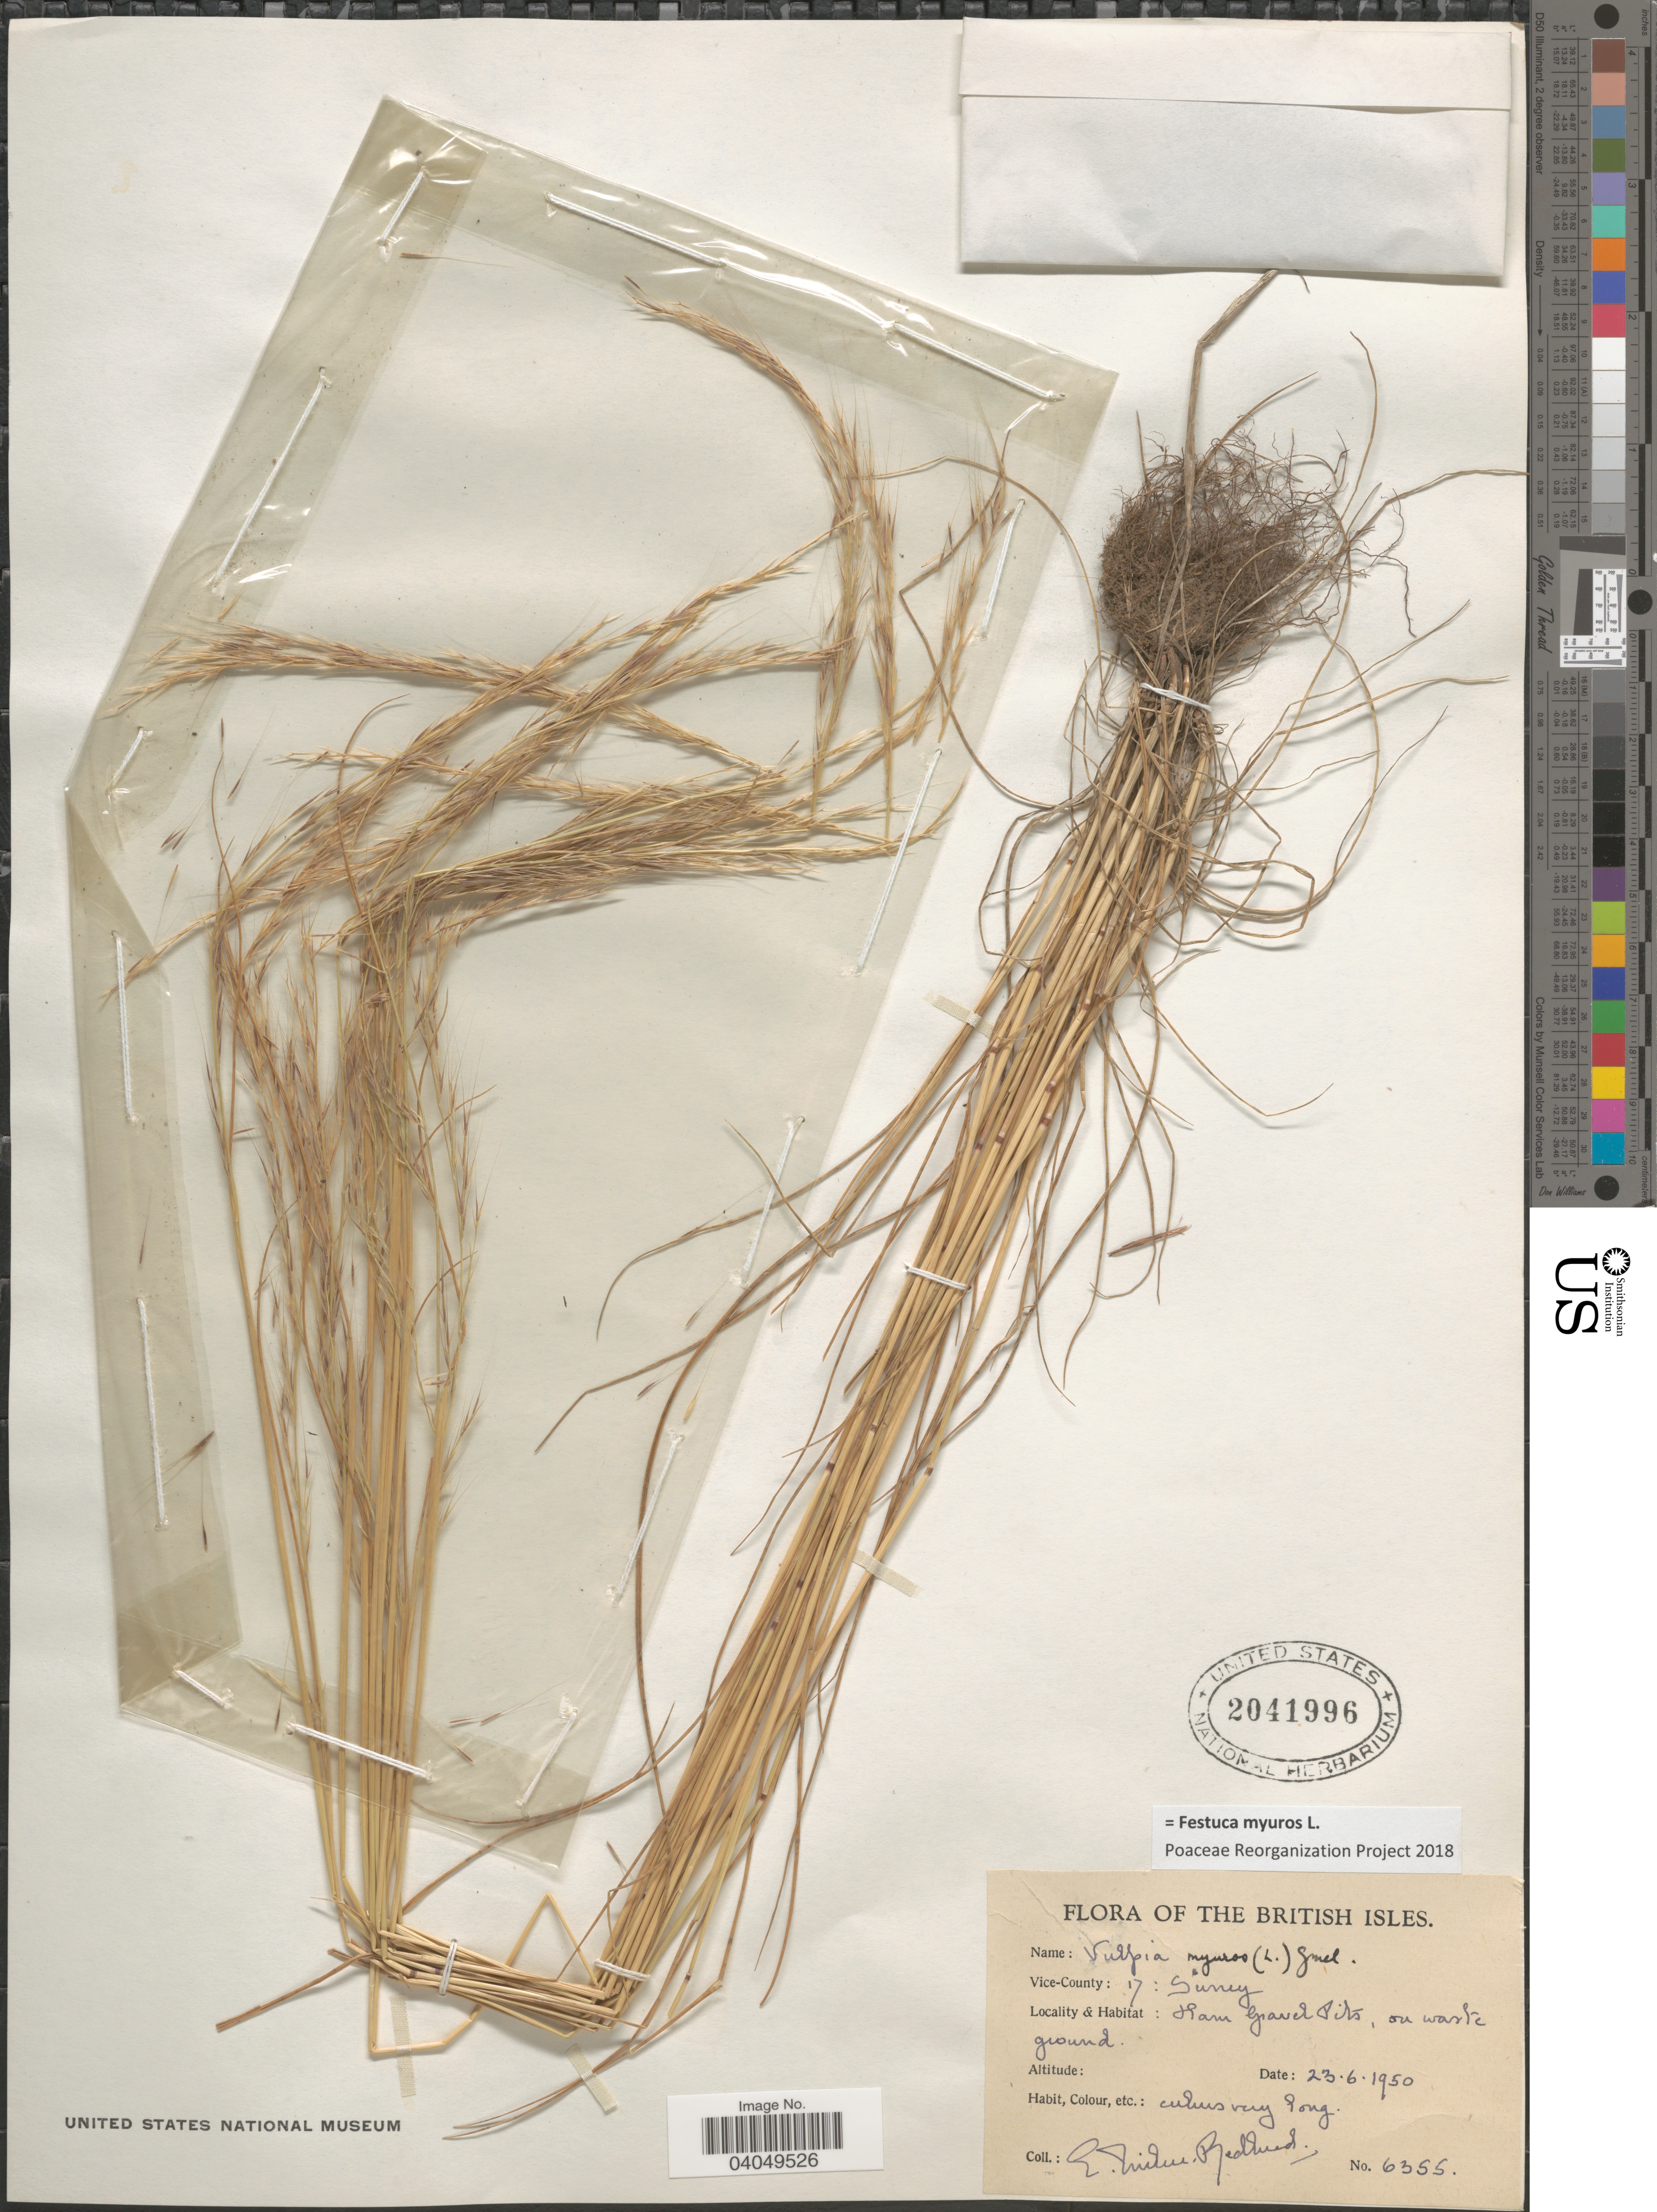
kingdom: Plantae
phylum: Tracheophyta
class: Liliopsida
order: Poales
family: Poaceae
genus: Festuca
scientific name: Festuca myuros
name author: L.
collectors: E. W. Milne-Redhead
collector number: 6355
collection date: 1950-06-23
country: United Kingdom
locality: The British Isles. Vice-County: 17: Surrey. Ham Gravel Pits, on waste ground.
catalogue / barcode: US 2041996